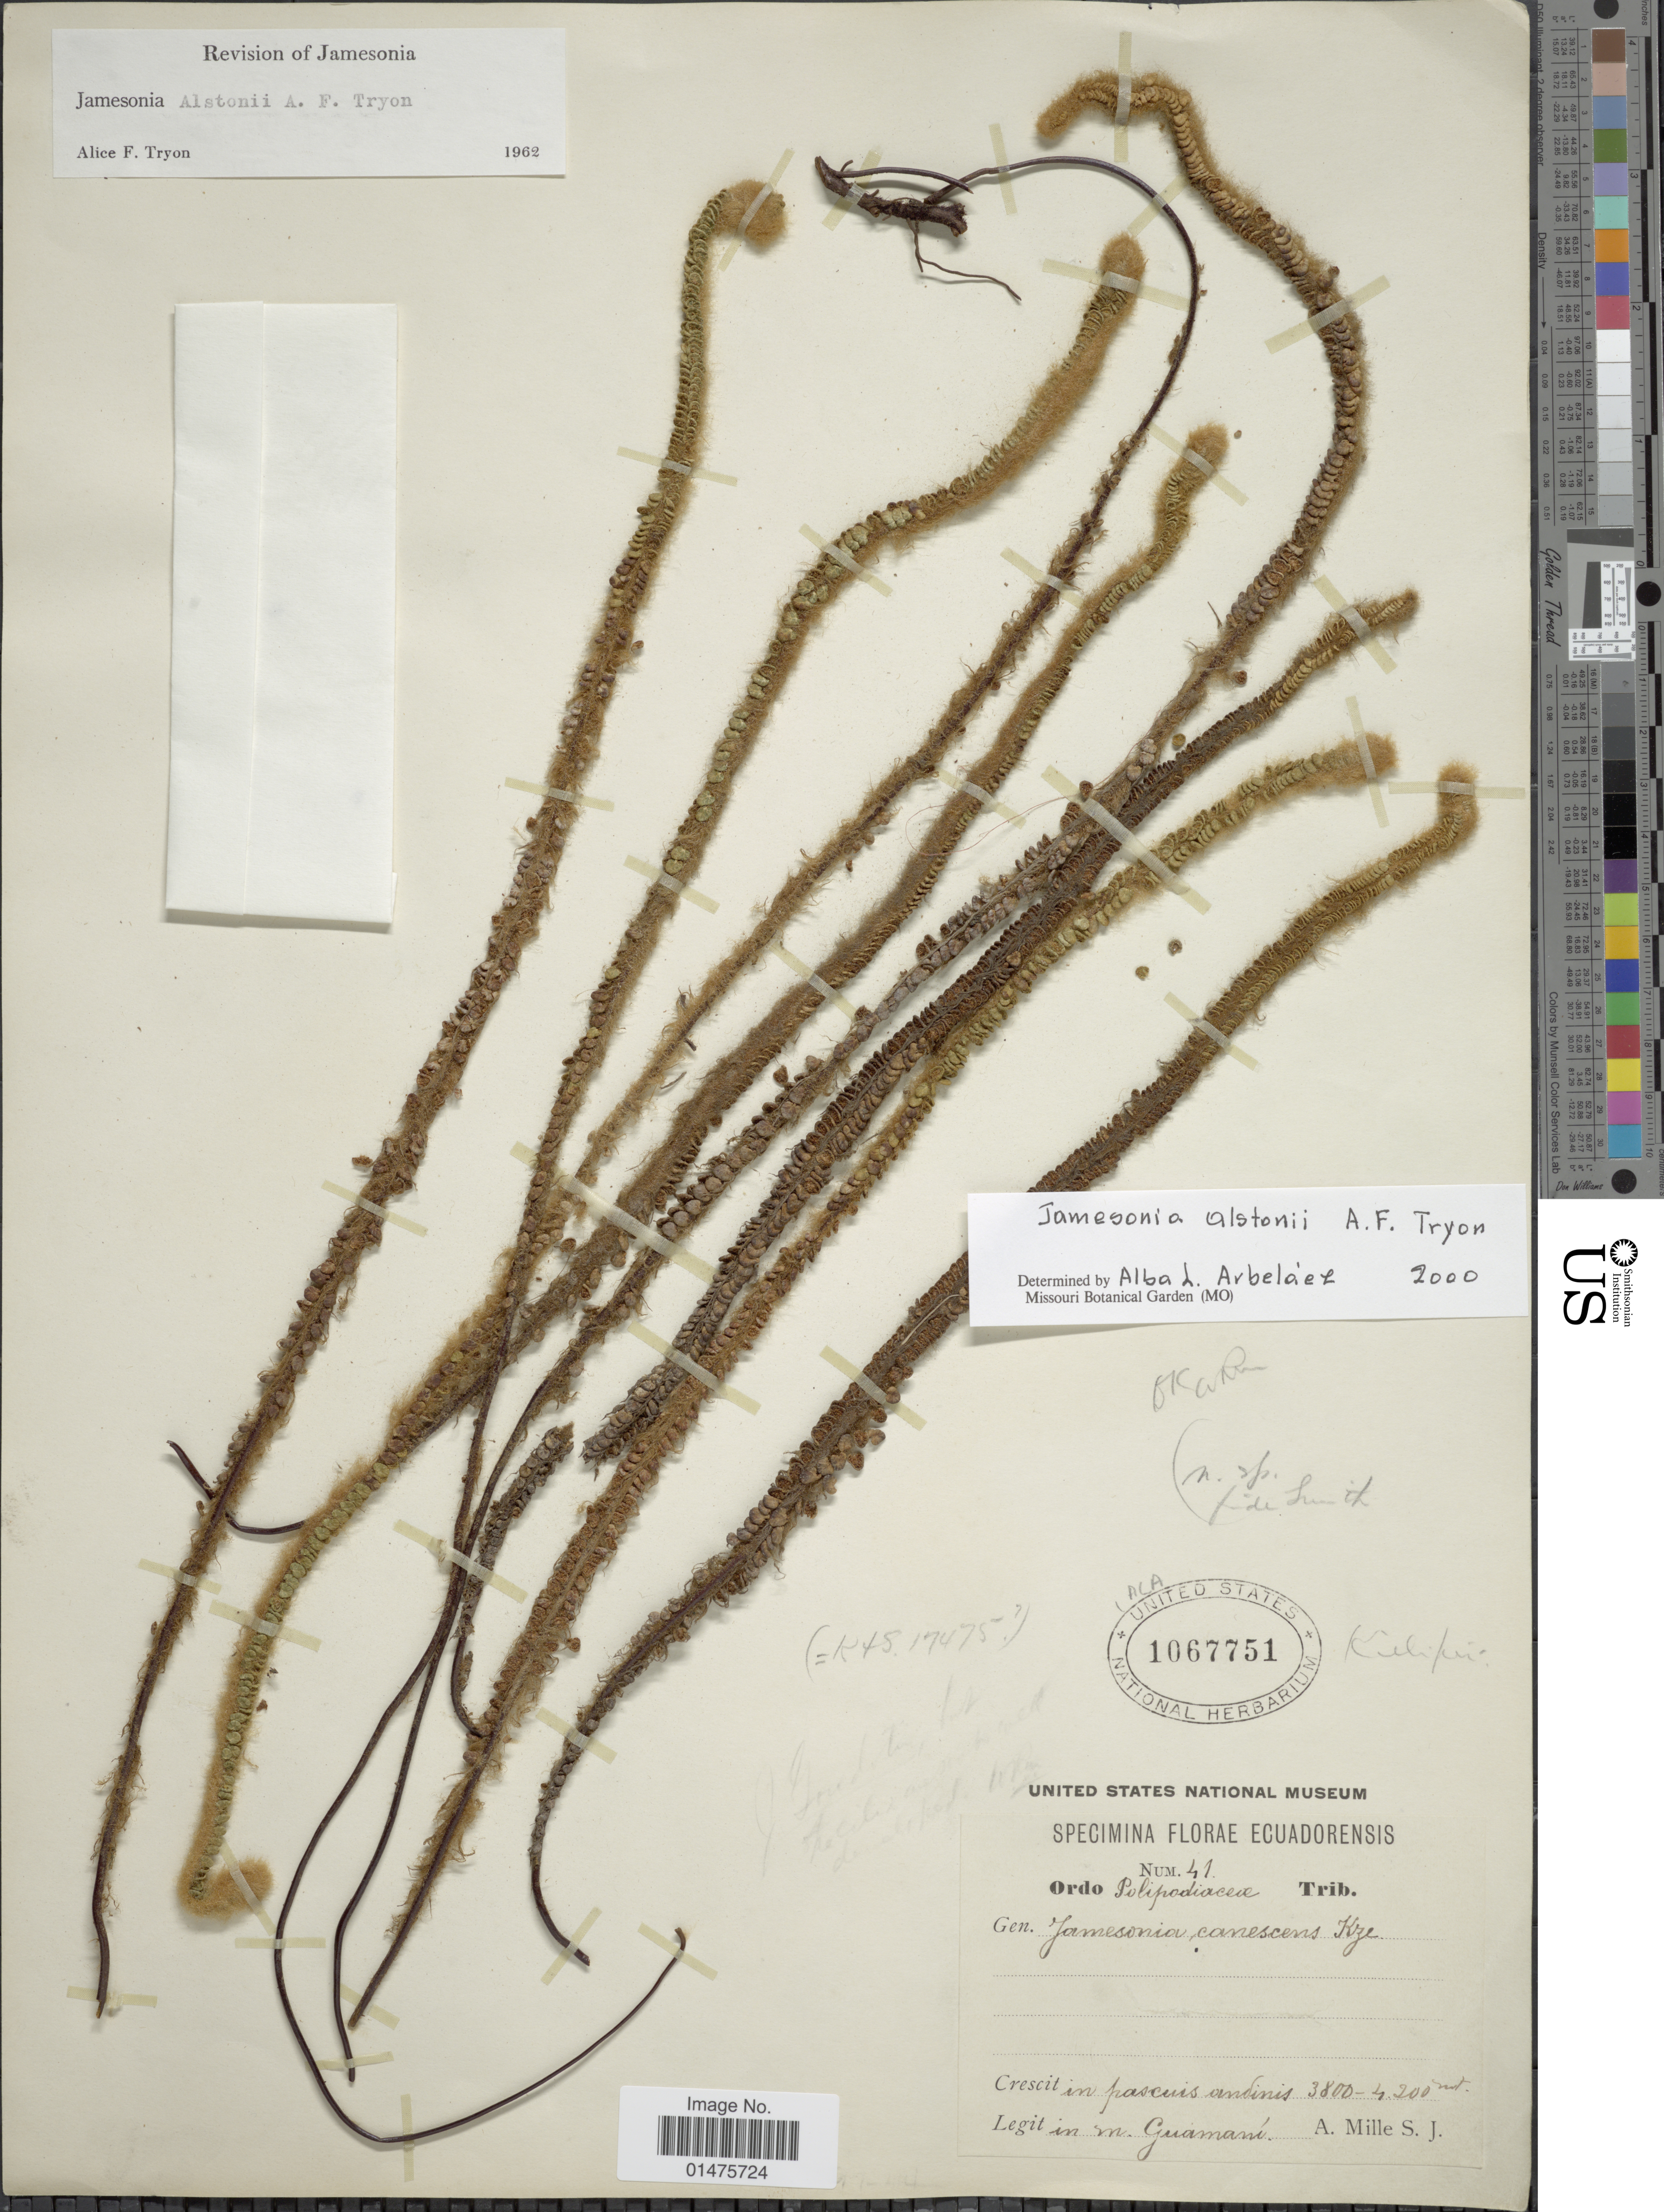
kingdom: Plantae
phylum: Tracheophyta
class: Polypodiopsida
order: Polypodiales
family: Pteridaceae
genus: Jamesonia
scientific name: Jamesonia alstonii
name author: A.F. Tryon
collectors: A. Mille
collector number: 41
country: Ecuador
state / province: Pichincha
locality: In pascuis andinis. in m. Guamaní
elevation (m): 3800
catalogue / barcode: US 1067751